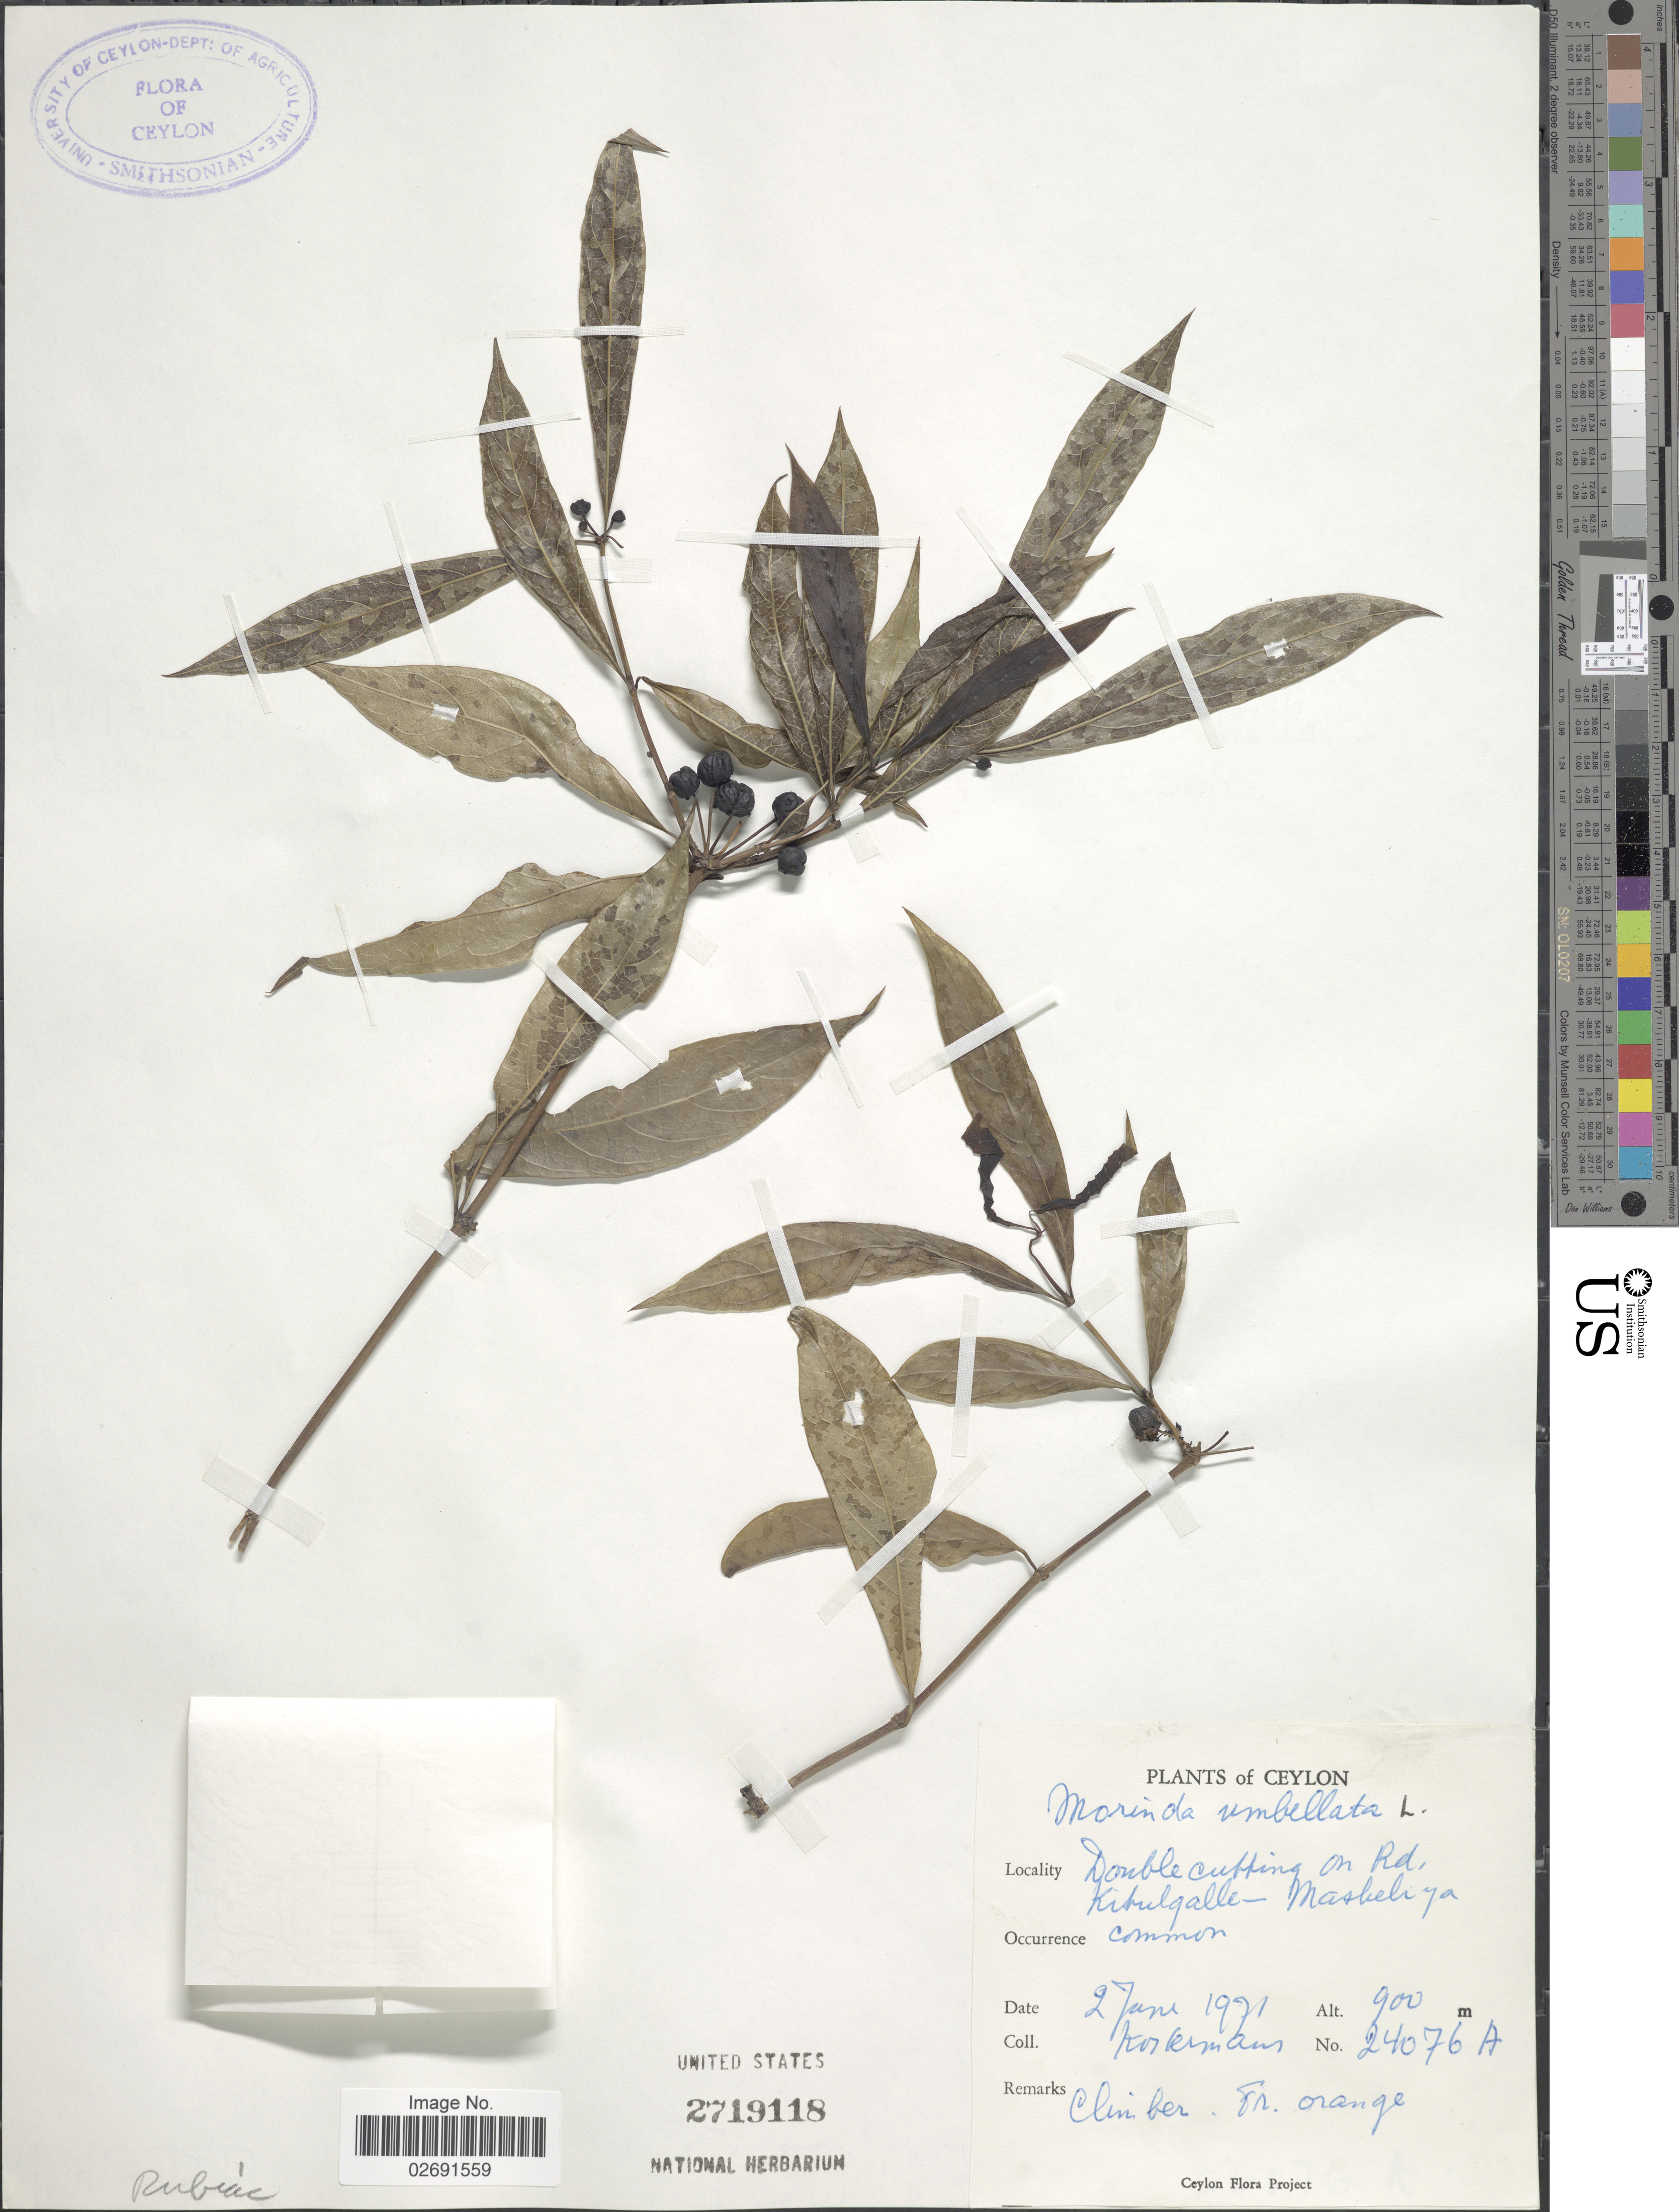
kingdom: Plantae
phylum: Tracheophyta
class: Magnoliopsida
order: Gentianales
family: Rubiaceae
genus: Gynochthodes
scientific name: Gynochthodes umbellata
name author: (L.) Razafim. & B. Bremer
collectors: Kostermans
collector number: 24076A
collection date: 1971-06-02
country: Sri Lanka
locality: Ceylon, Donble cutting on Rd., Kibulgalle-Maskeliya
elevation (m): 900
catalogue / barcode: US 2719118